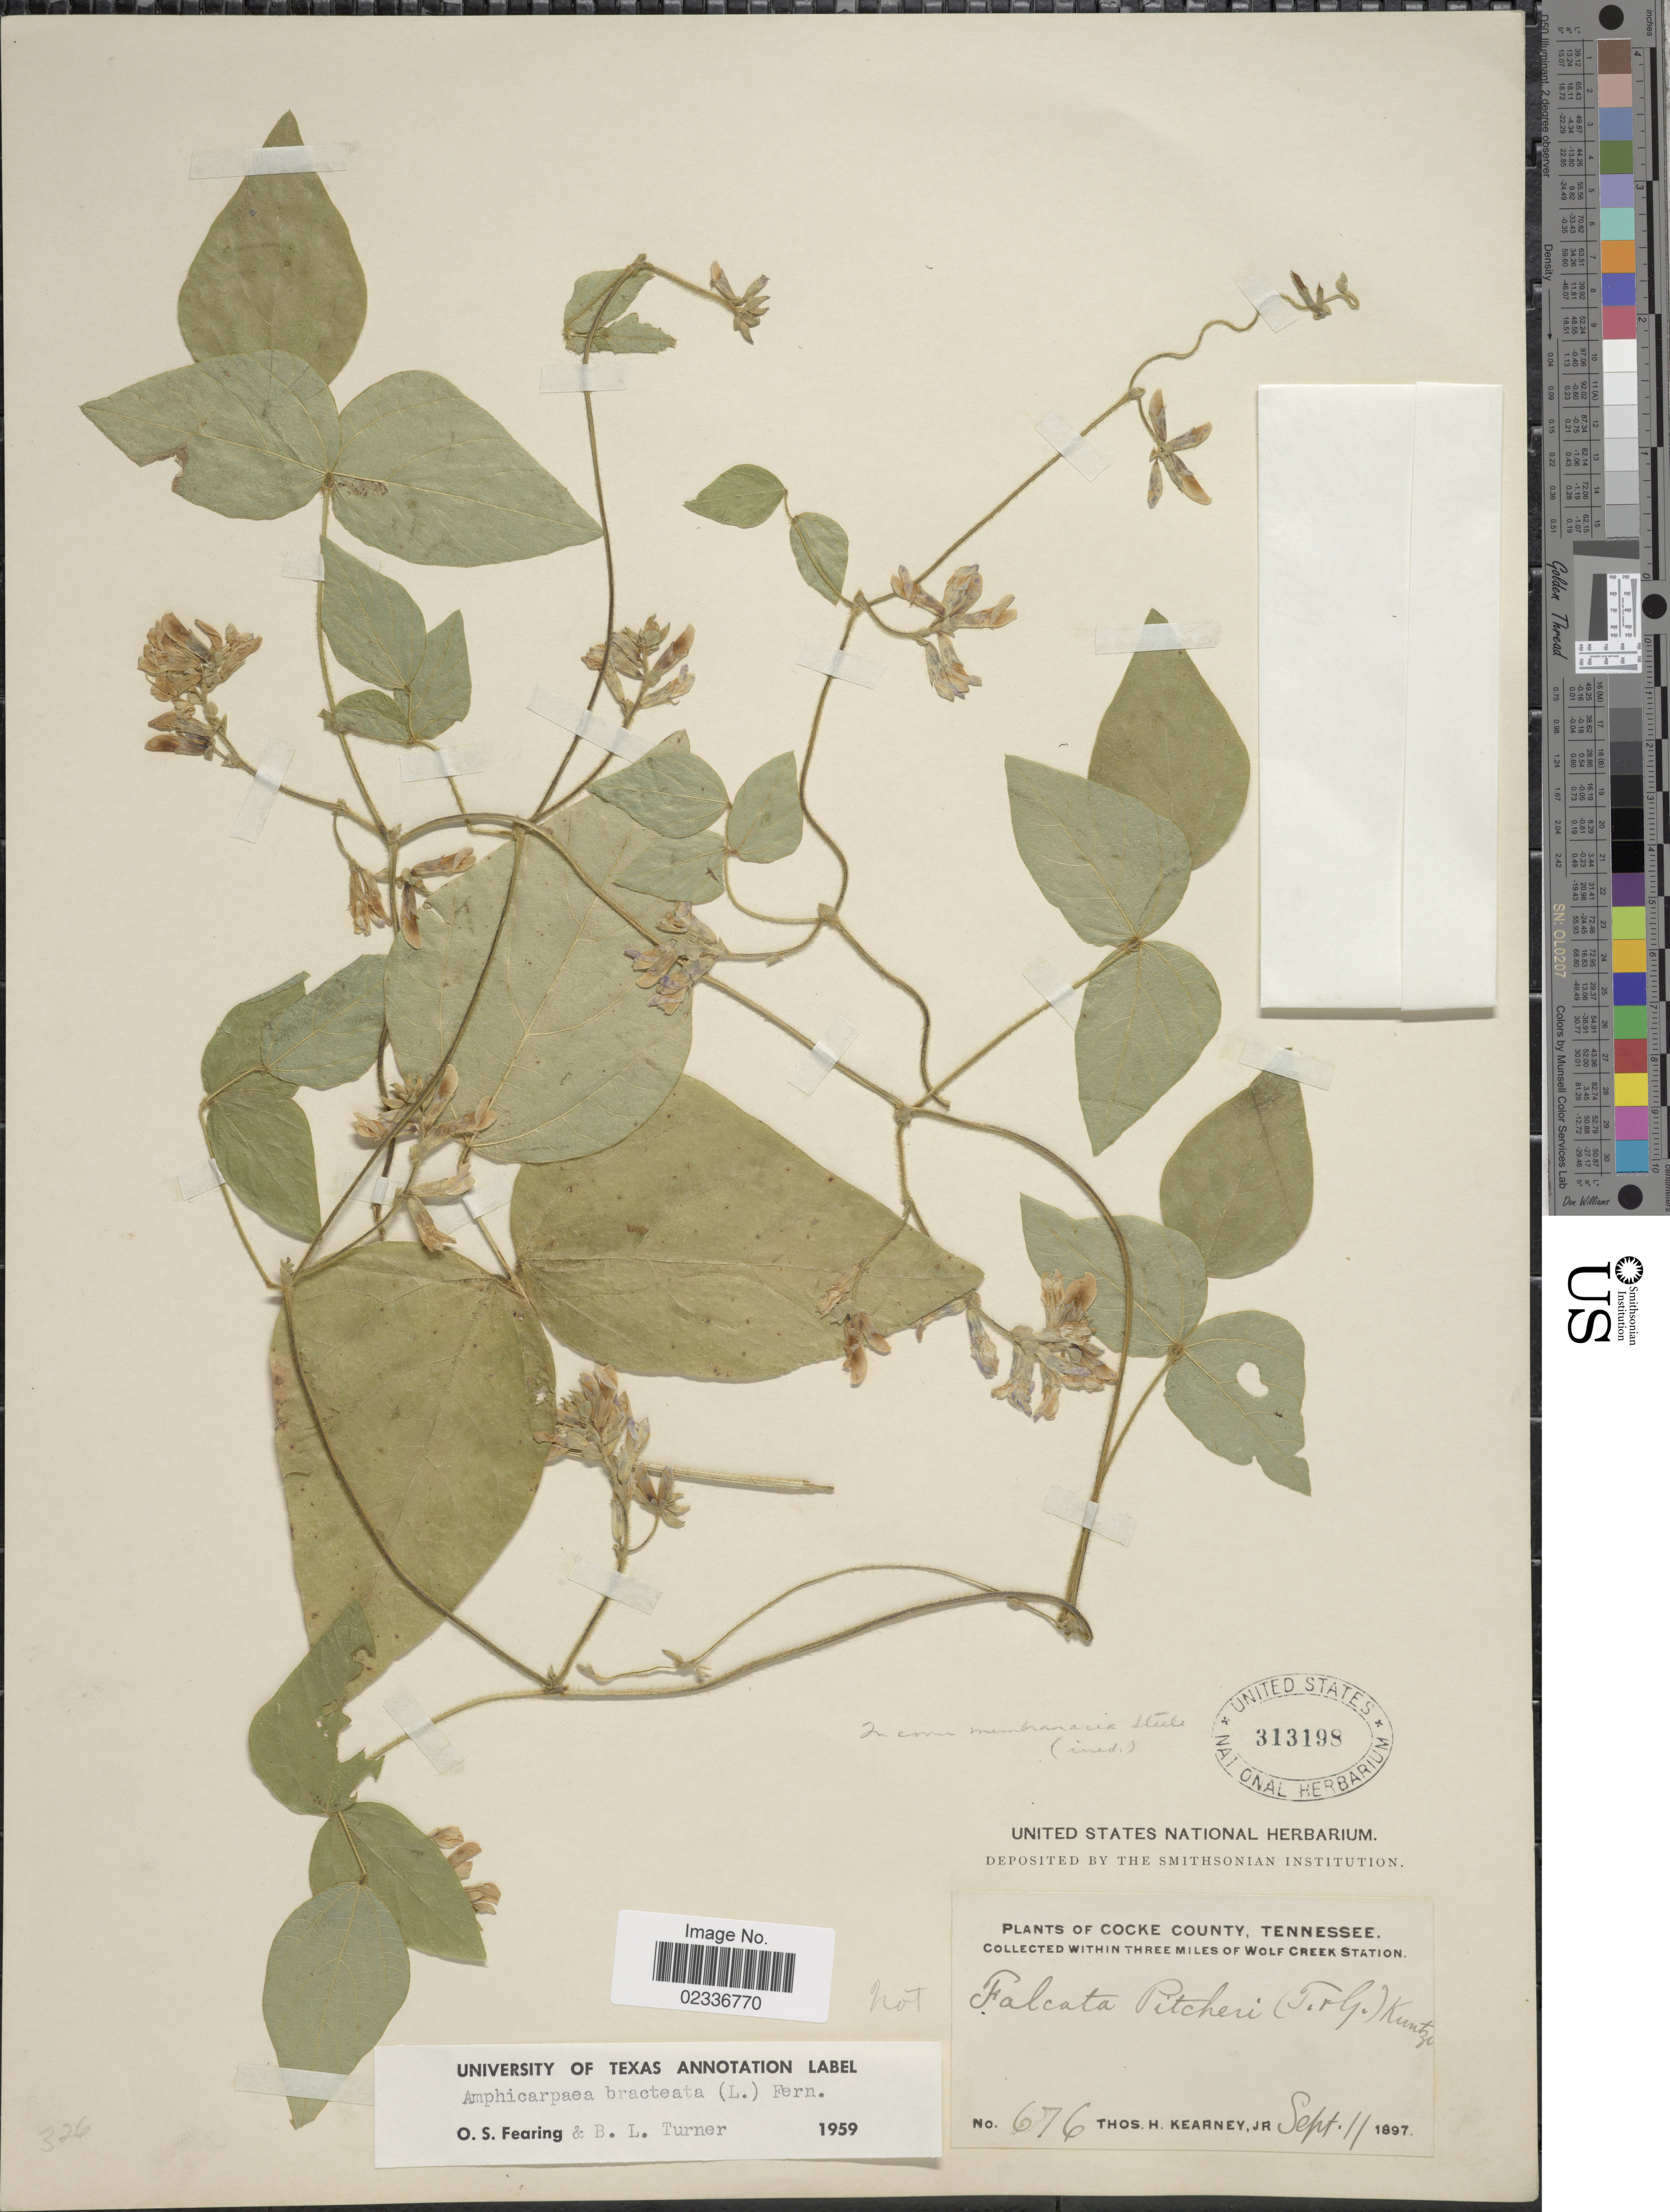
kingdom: Plantae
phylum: Tracheophyta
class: Magnoliopsida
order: Fabales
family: Fabaceae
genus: Amphicarpaea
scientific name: Amphicarpaea bracteata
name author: (L.) Fernald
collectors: T. H. Kearney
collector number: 676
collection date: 1897-09-11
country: United States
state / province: Tennessee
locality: Cocke County, within three miles of Wolf Creek Station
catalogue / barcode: US 313198